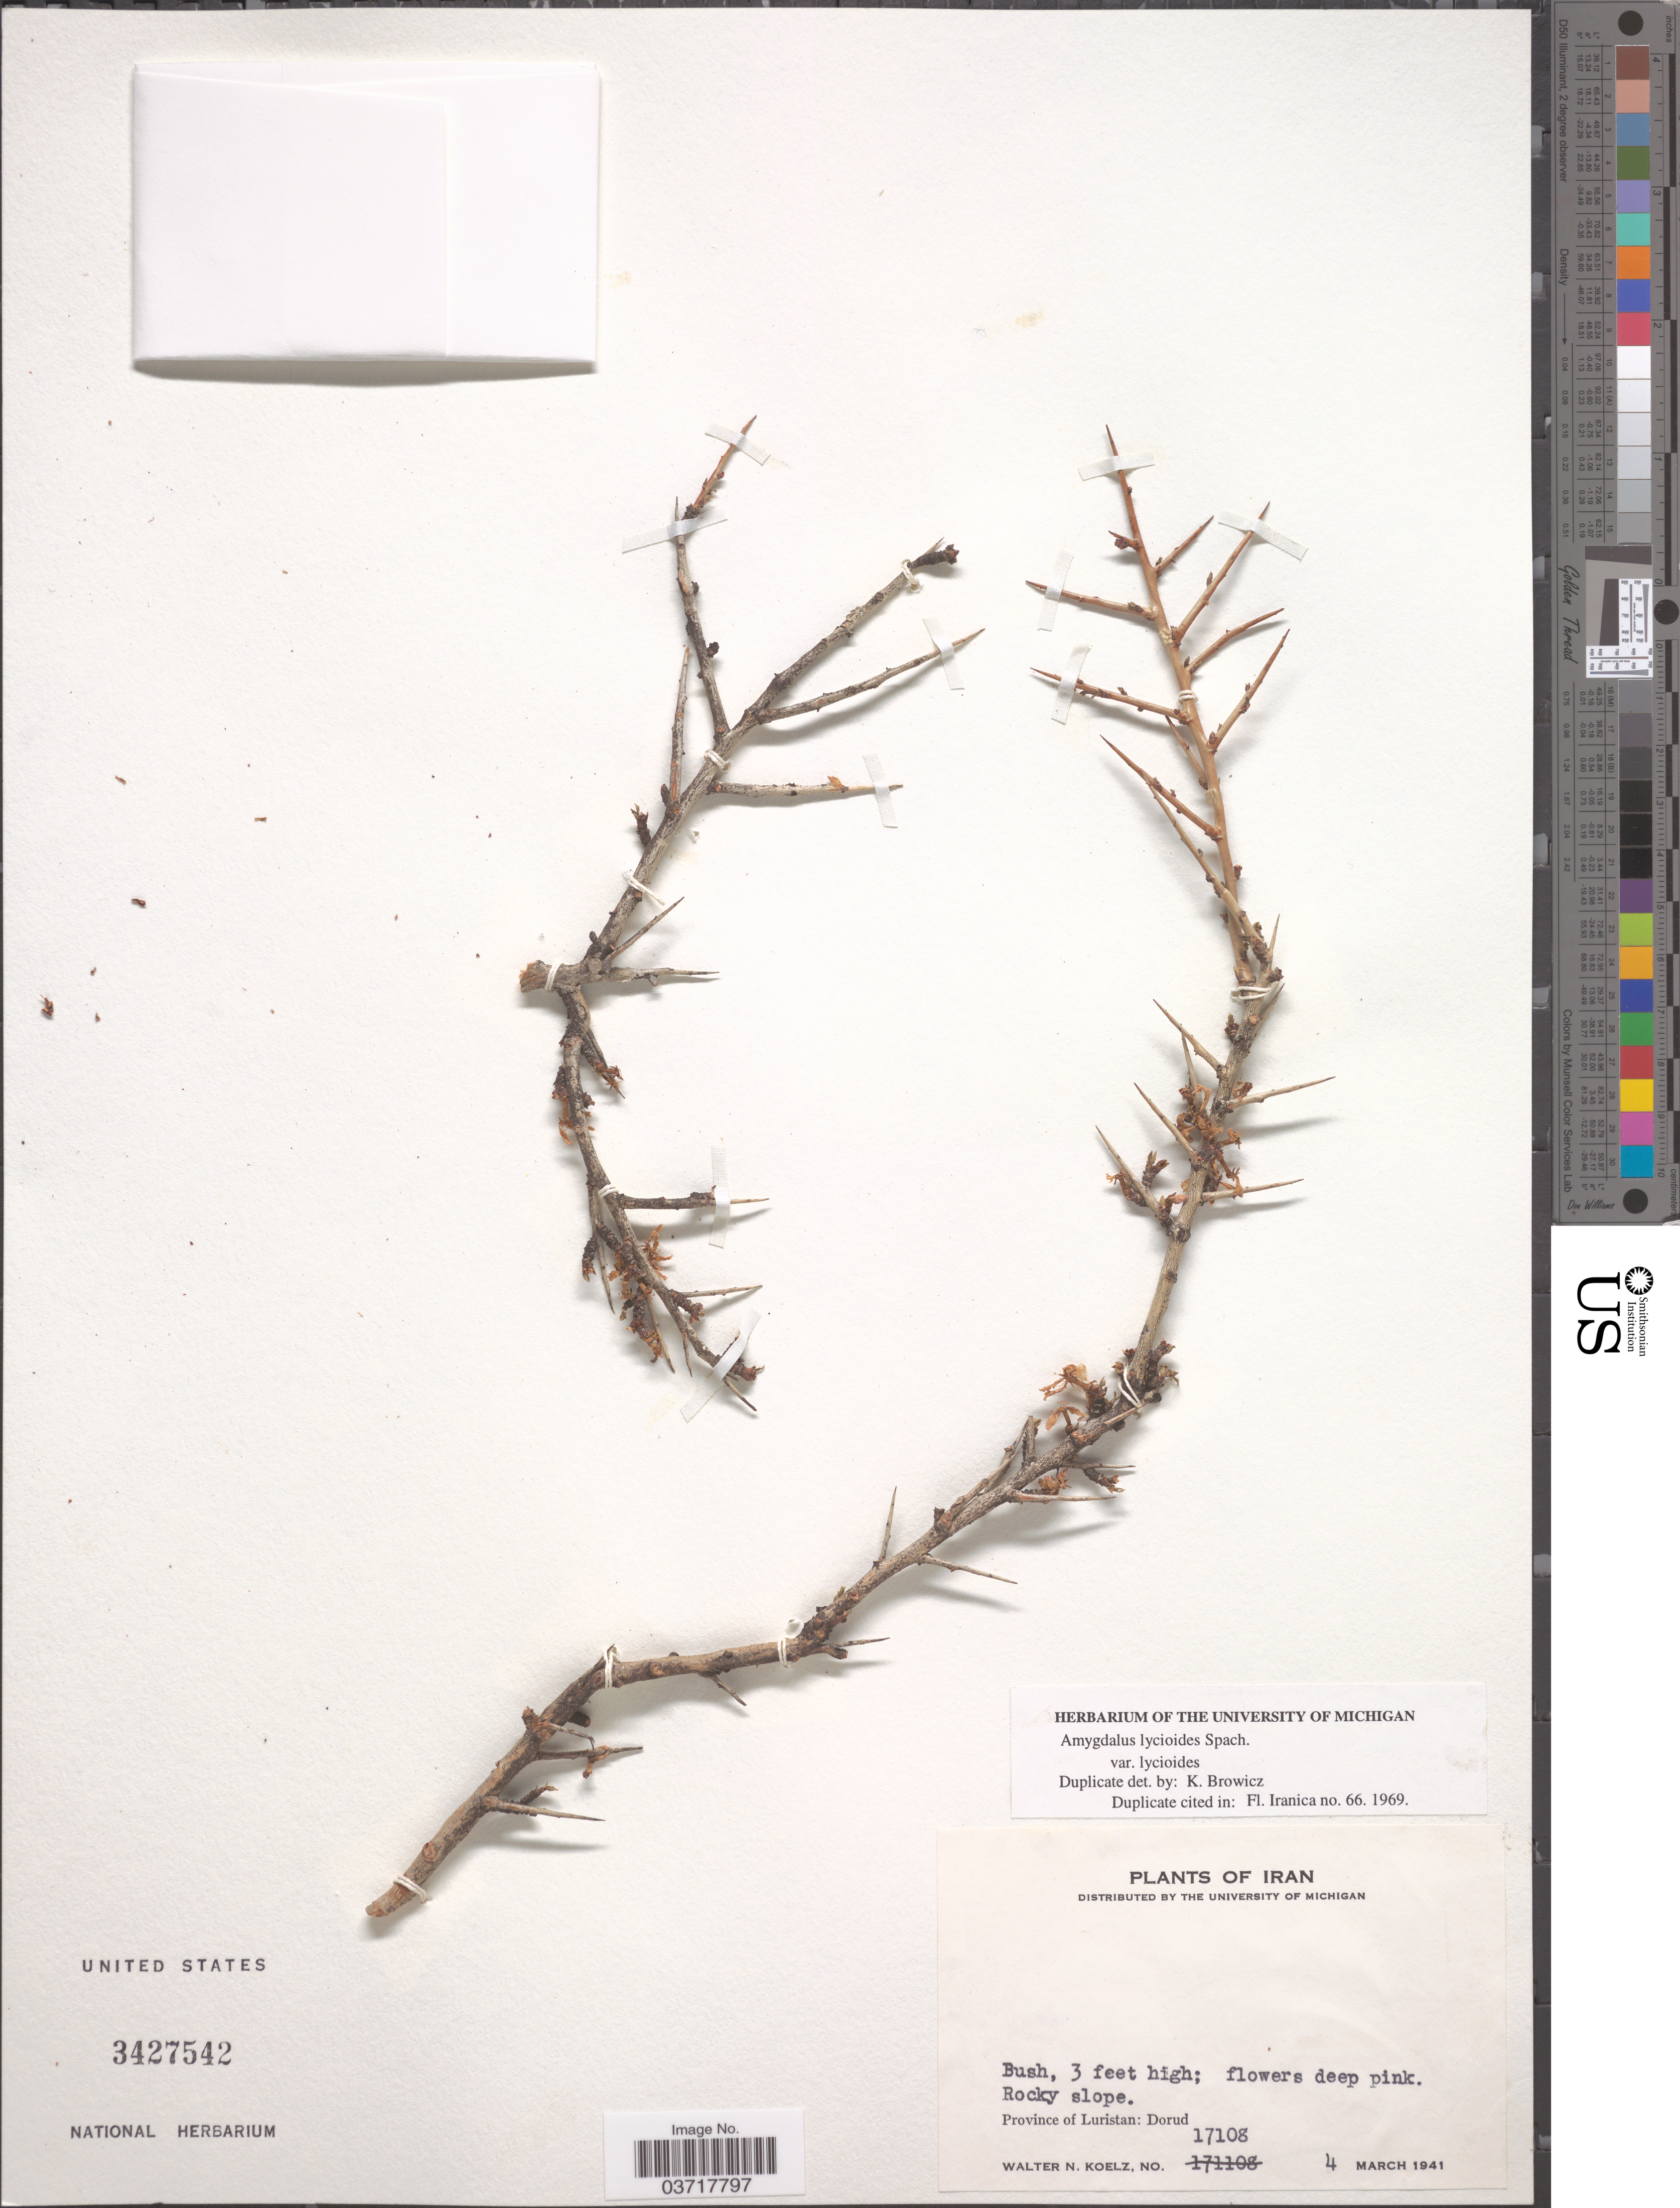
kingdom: Plantae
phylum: Tracheophyta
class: Magnoliopsida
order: Rosales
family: Rosaceae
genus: Prunus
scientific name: Prunus lycioides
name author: C.K. Schneid.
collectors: W. N. Koelz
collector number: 17108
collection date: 1941-03-04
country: Iran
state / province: Lorestan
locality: Province of Luristan: Dorud.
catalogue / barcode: US 3427542